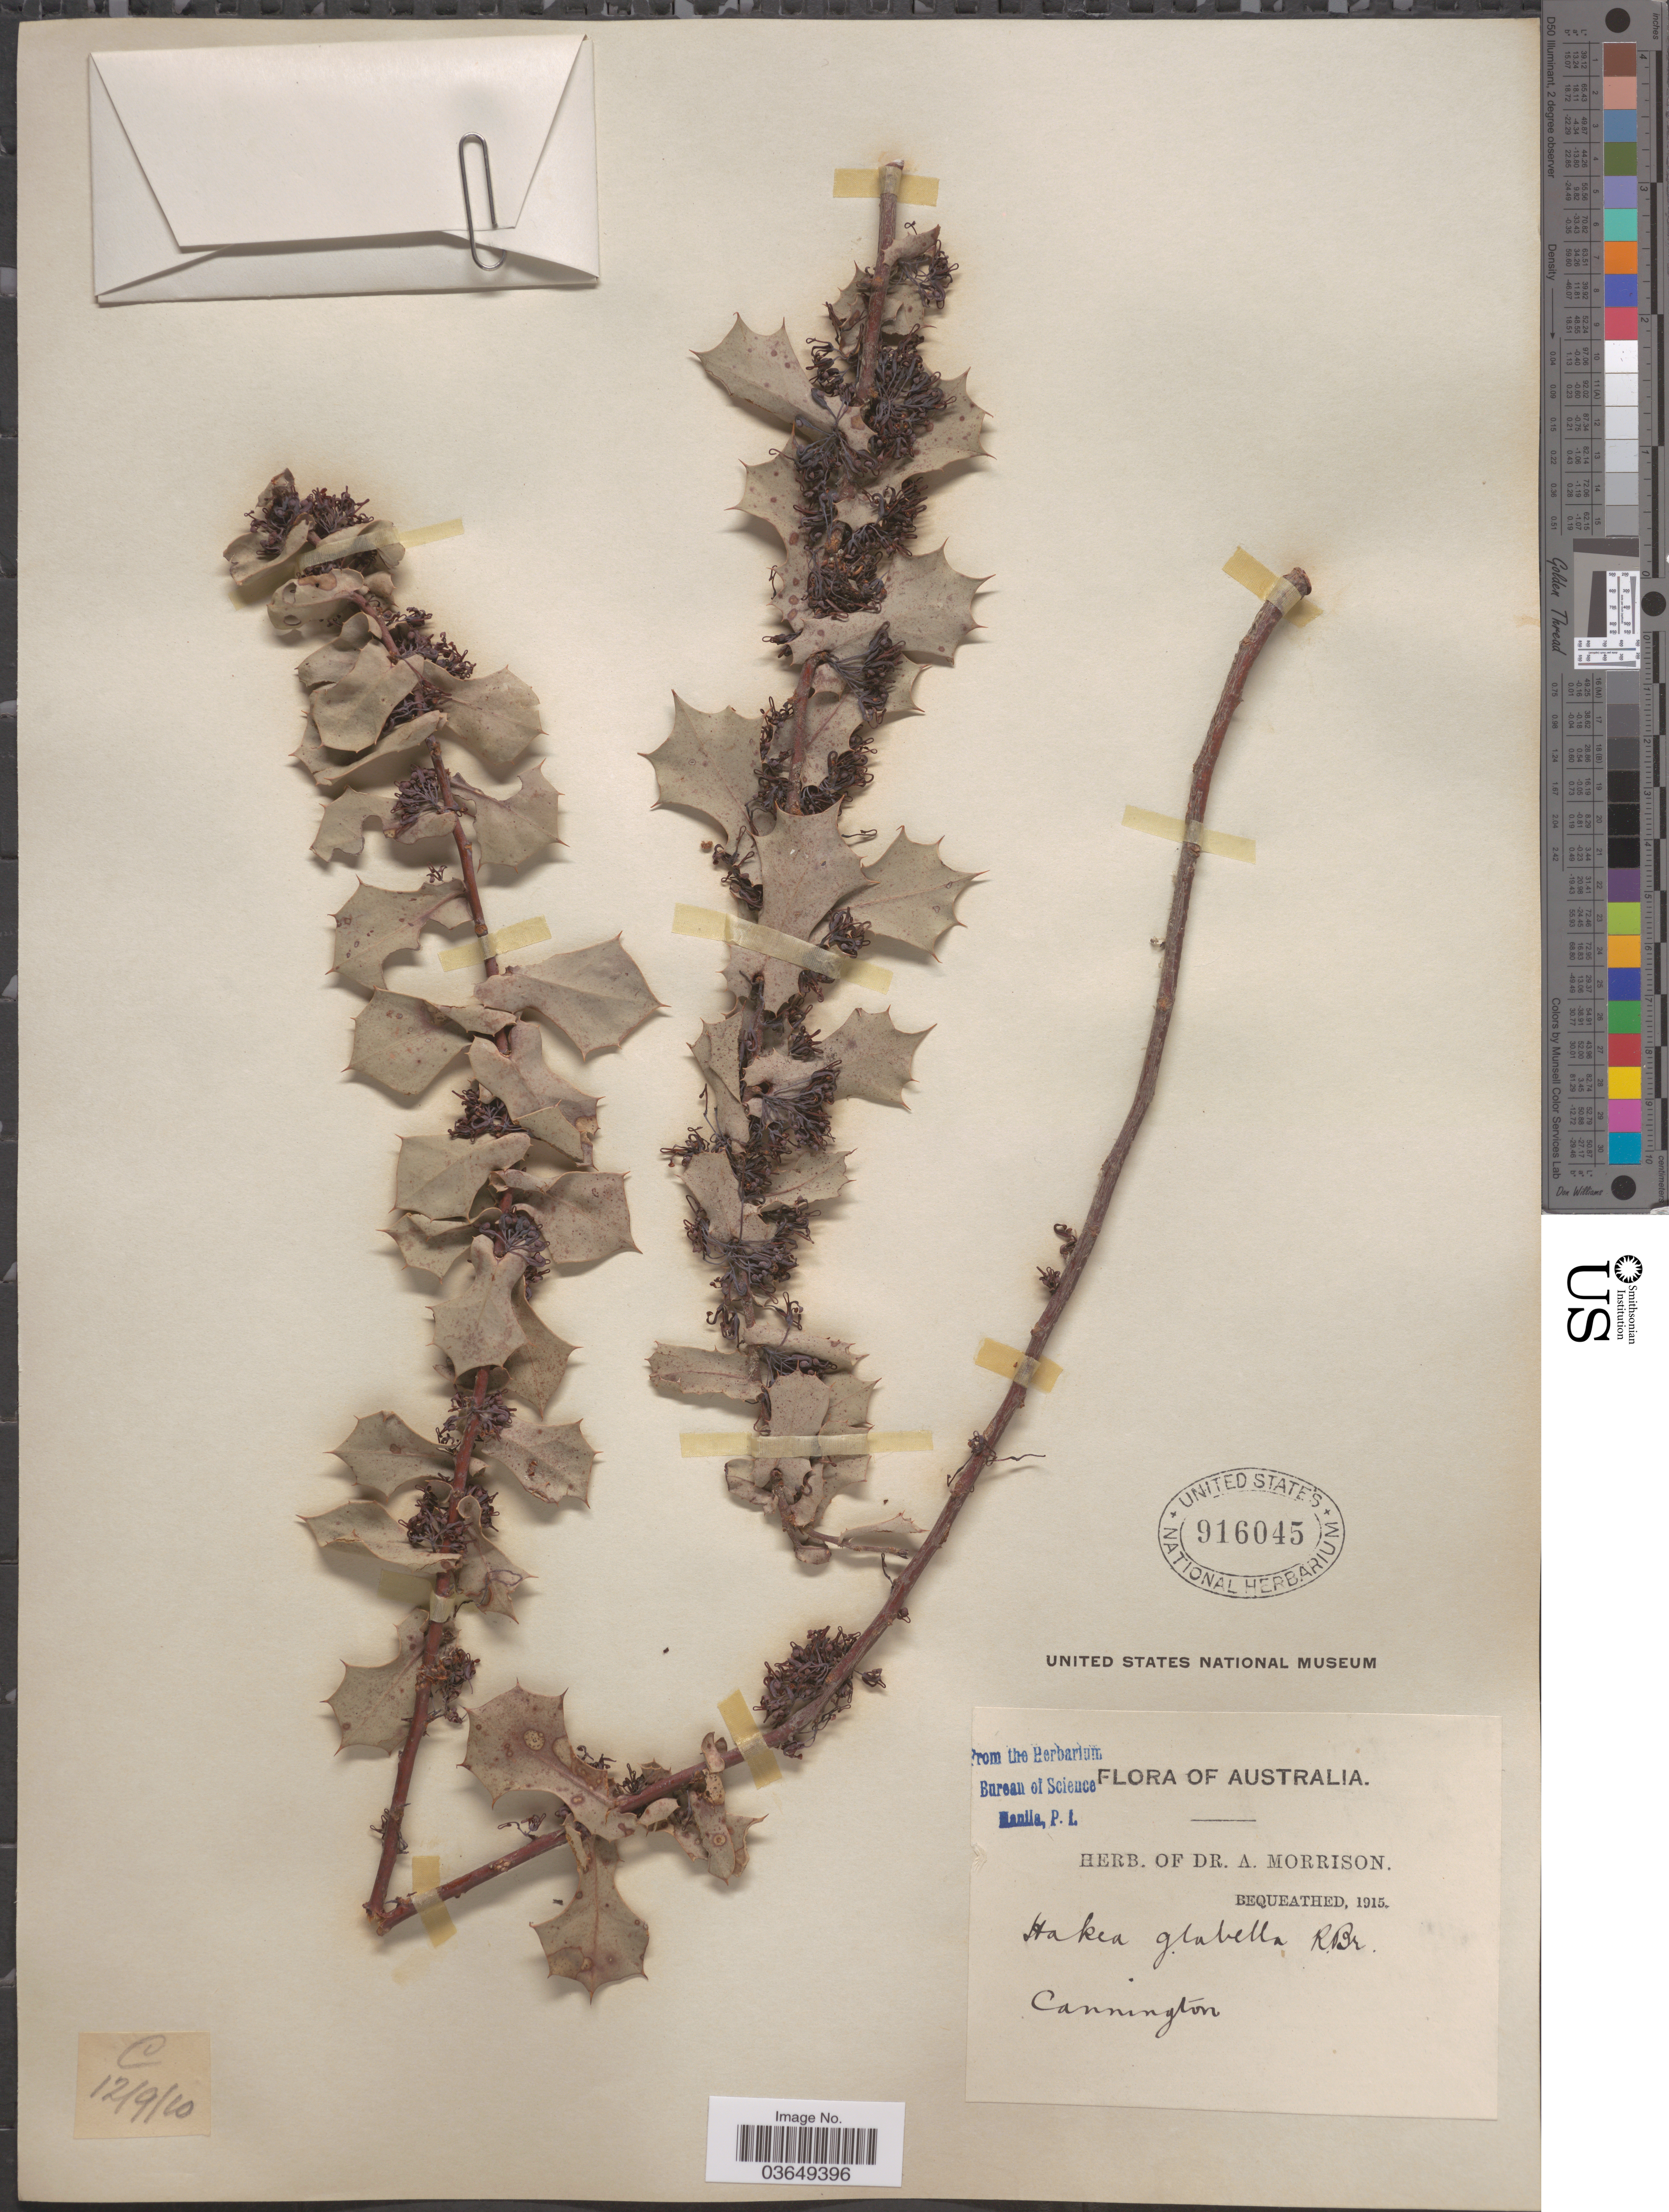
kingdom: Plantae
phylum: Tracheophyta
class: Magnoliopsida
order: Proteales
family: Proteaceae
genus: Hakea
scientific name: Hakea glabella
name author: R. Br.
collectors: ex herb. Dr. A. Morrison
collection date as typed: Transcribed d/m/y: 12/9/10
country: Australia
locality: Cannington.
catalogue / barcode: US 916045